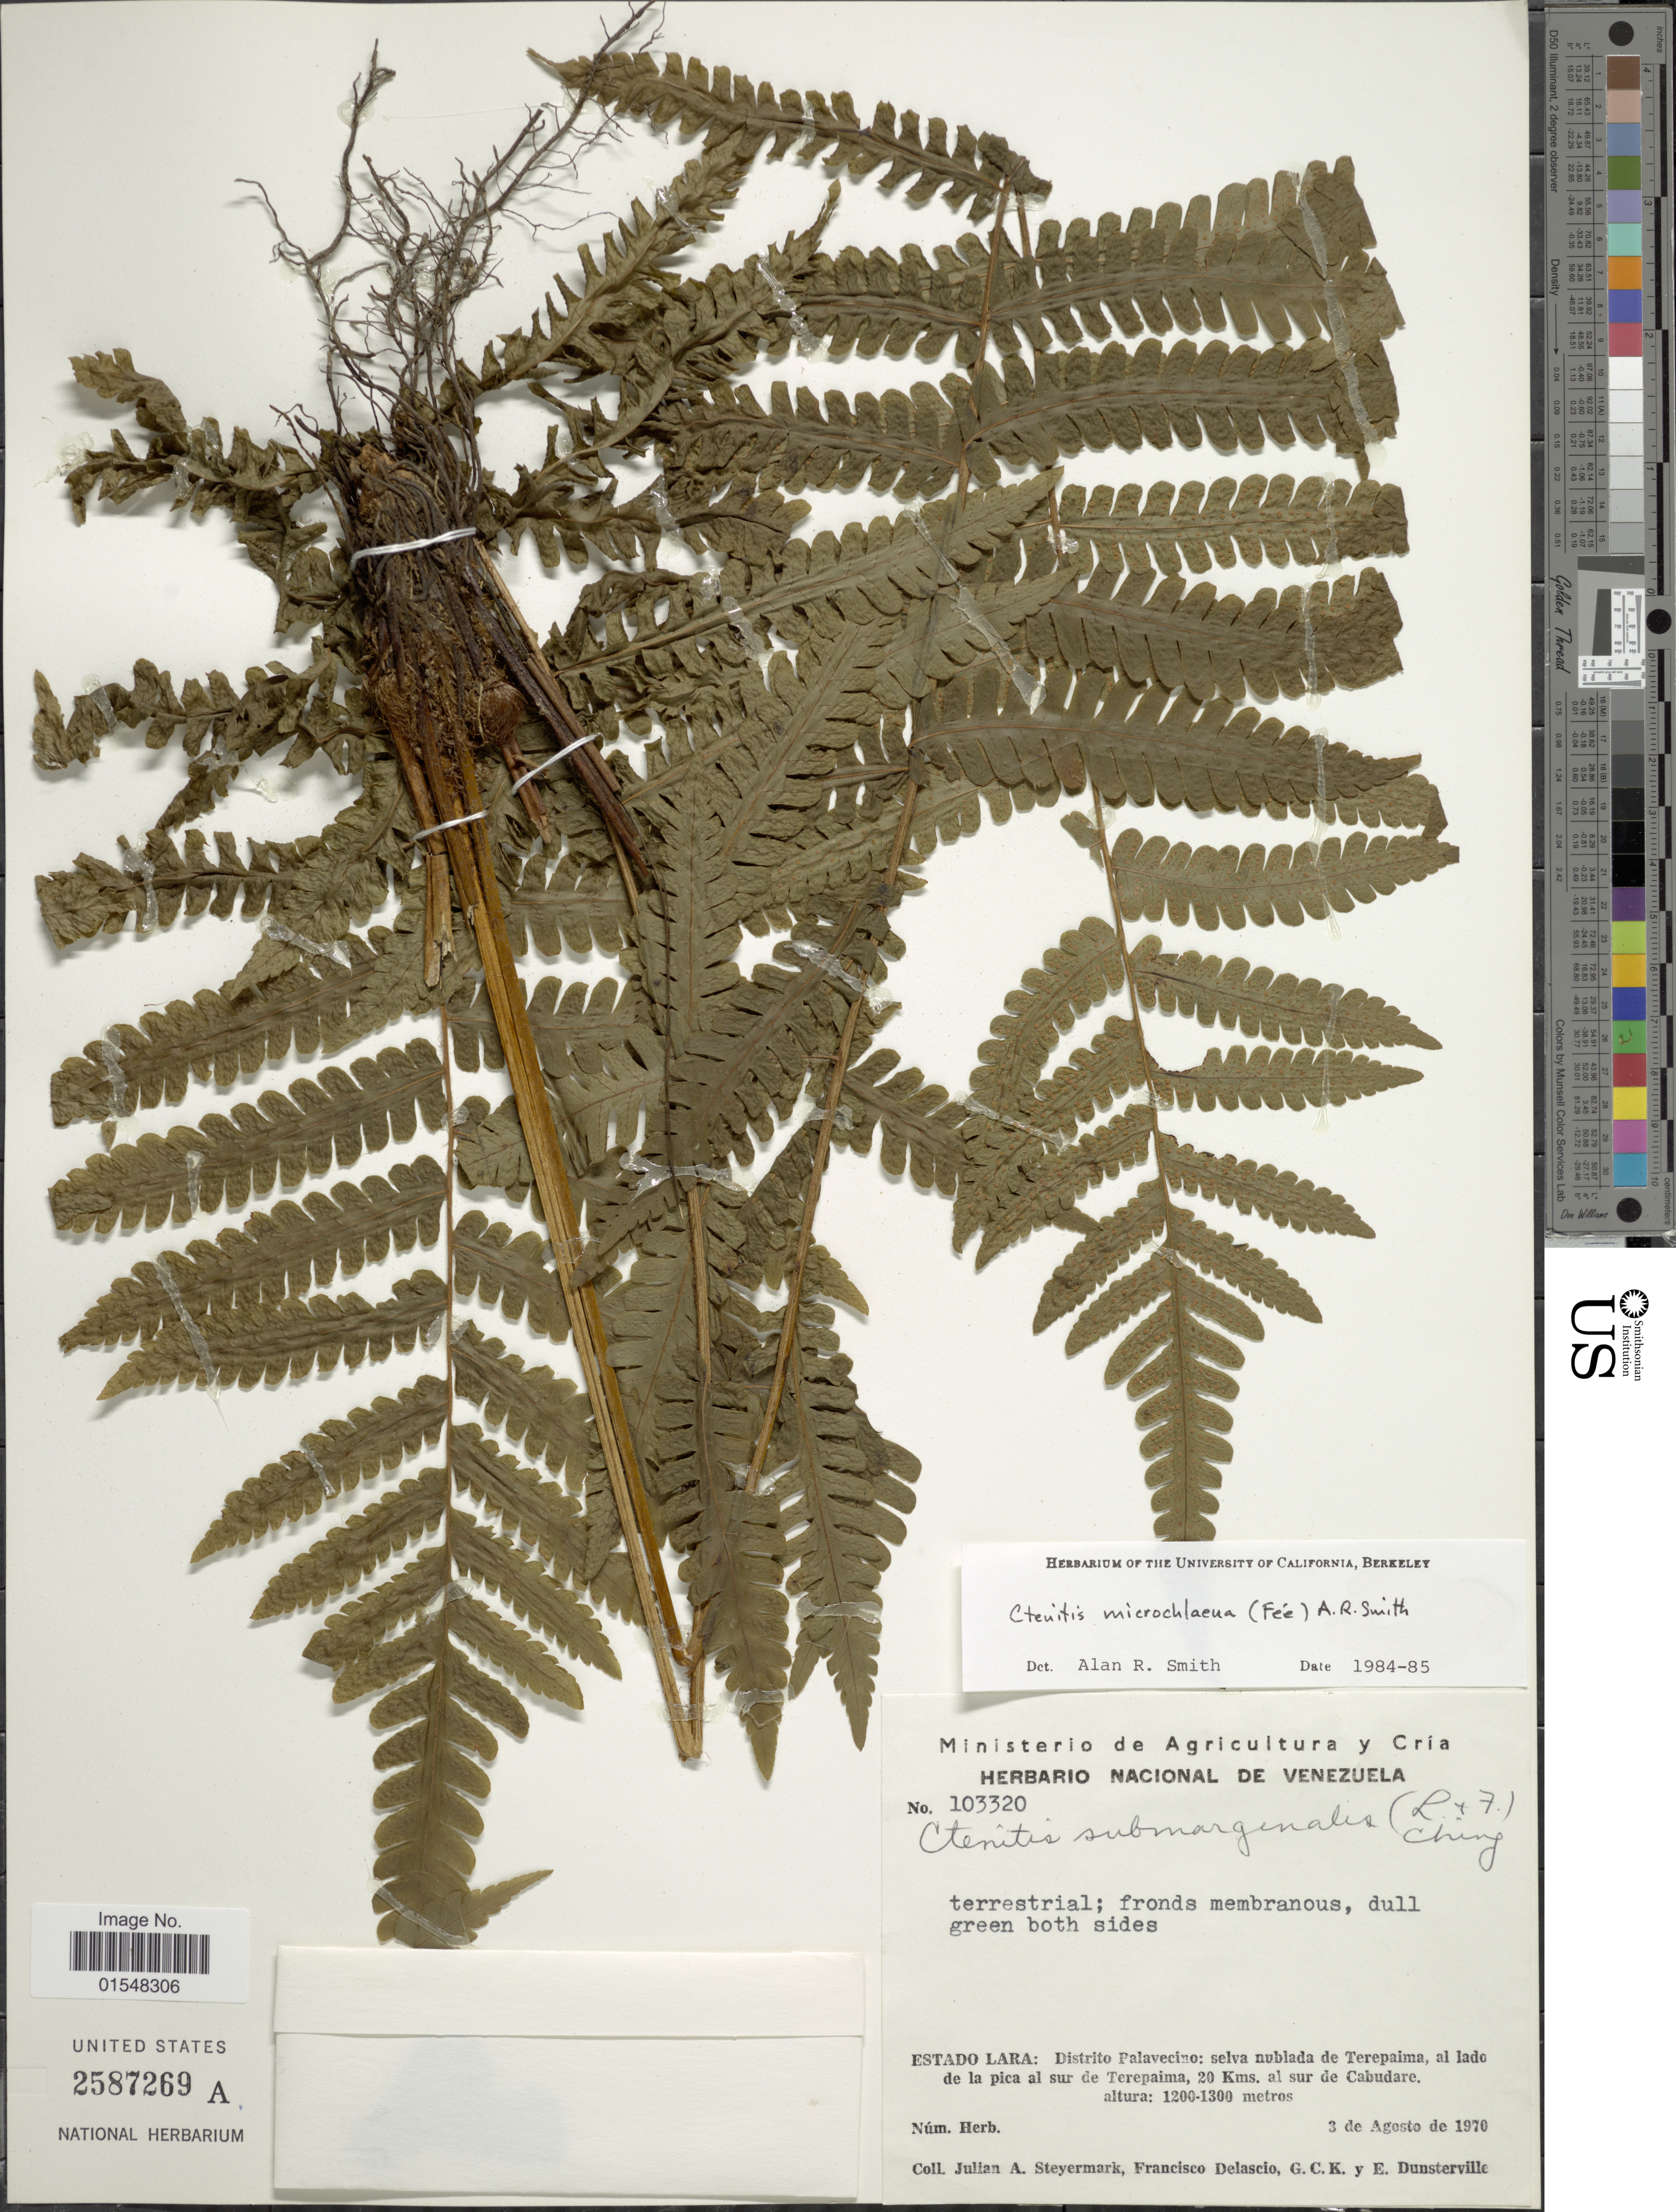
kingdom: Plantae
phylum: Tracheophyta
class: Polypodiopsida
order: Polypodiales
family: Dryopteridaceae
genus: Ctenitis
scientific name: Ctenitis microchlaena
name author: (Fée) Stolze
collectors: J. Steyermark, F. Delascio C., G. C. K. Dunsterville & E. Dunsterville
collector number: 103320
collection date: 1970-08-03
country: Venezuela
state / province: Lara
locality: Distrito Palavecino: selva nublada de Terepaima, al lado de la pica al sure de Terepaima, 20 Kms. al sur de Cabudare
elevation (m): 1200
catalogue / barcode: US 2587269A